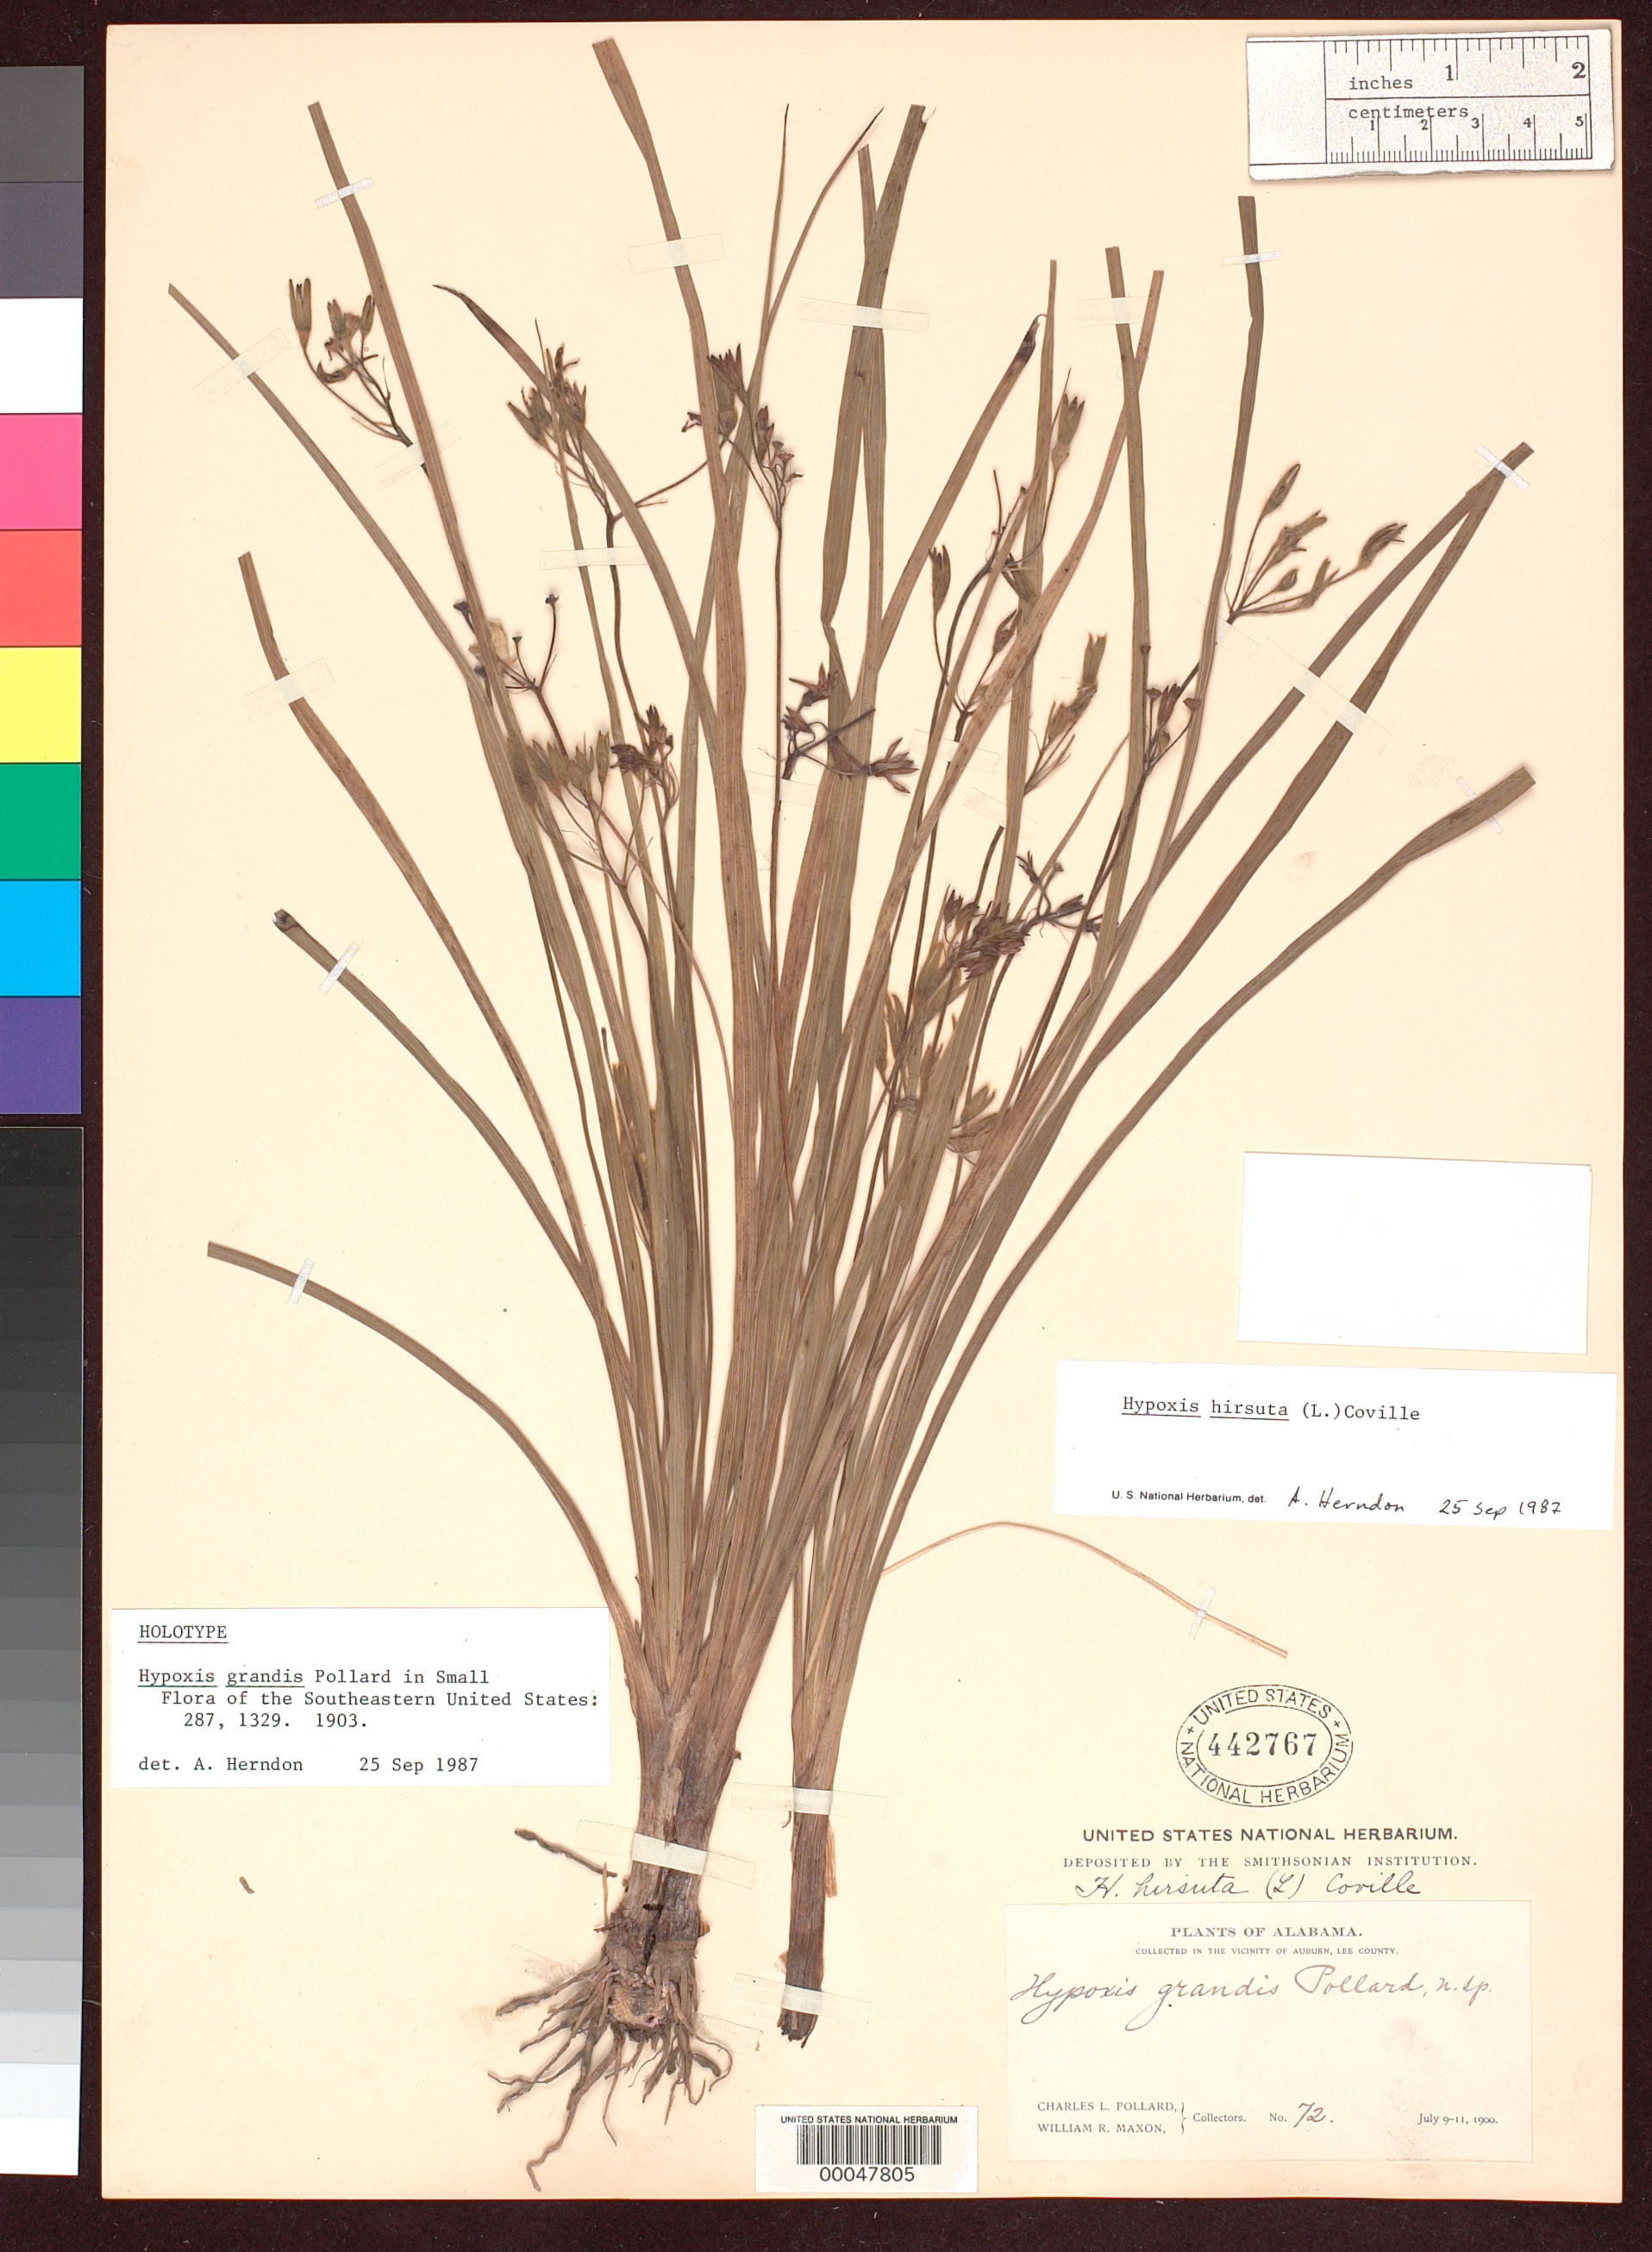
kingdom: Plantae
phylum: Tracheophyta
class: Liliopsida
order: Asparagales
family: Hypoxidaceae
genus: Hypoxis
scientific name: Hypoxis grandis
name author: Pollard in Small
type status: Holotype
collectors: C. L. Pollard & W. R. Maxon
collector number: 72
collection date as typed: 09 Jul 1900 to 11 Jul 1900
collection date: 1900-07-09/1900-07-11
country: United States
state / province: Alabama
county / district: Lee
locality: Vicinity of Auburn.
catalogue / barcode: US 442767